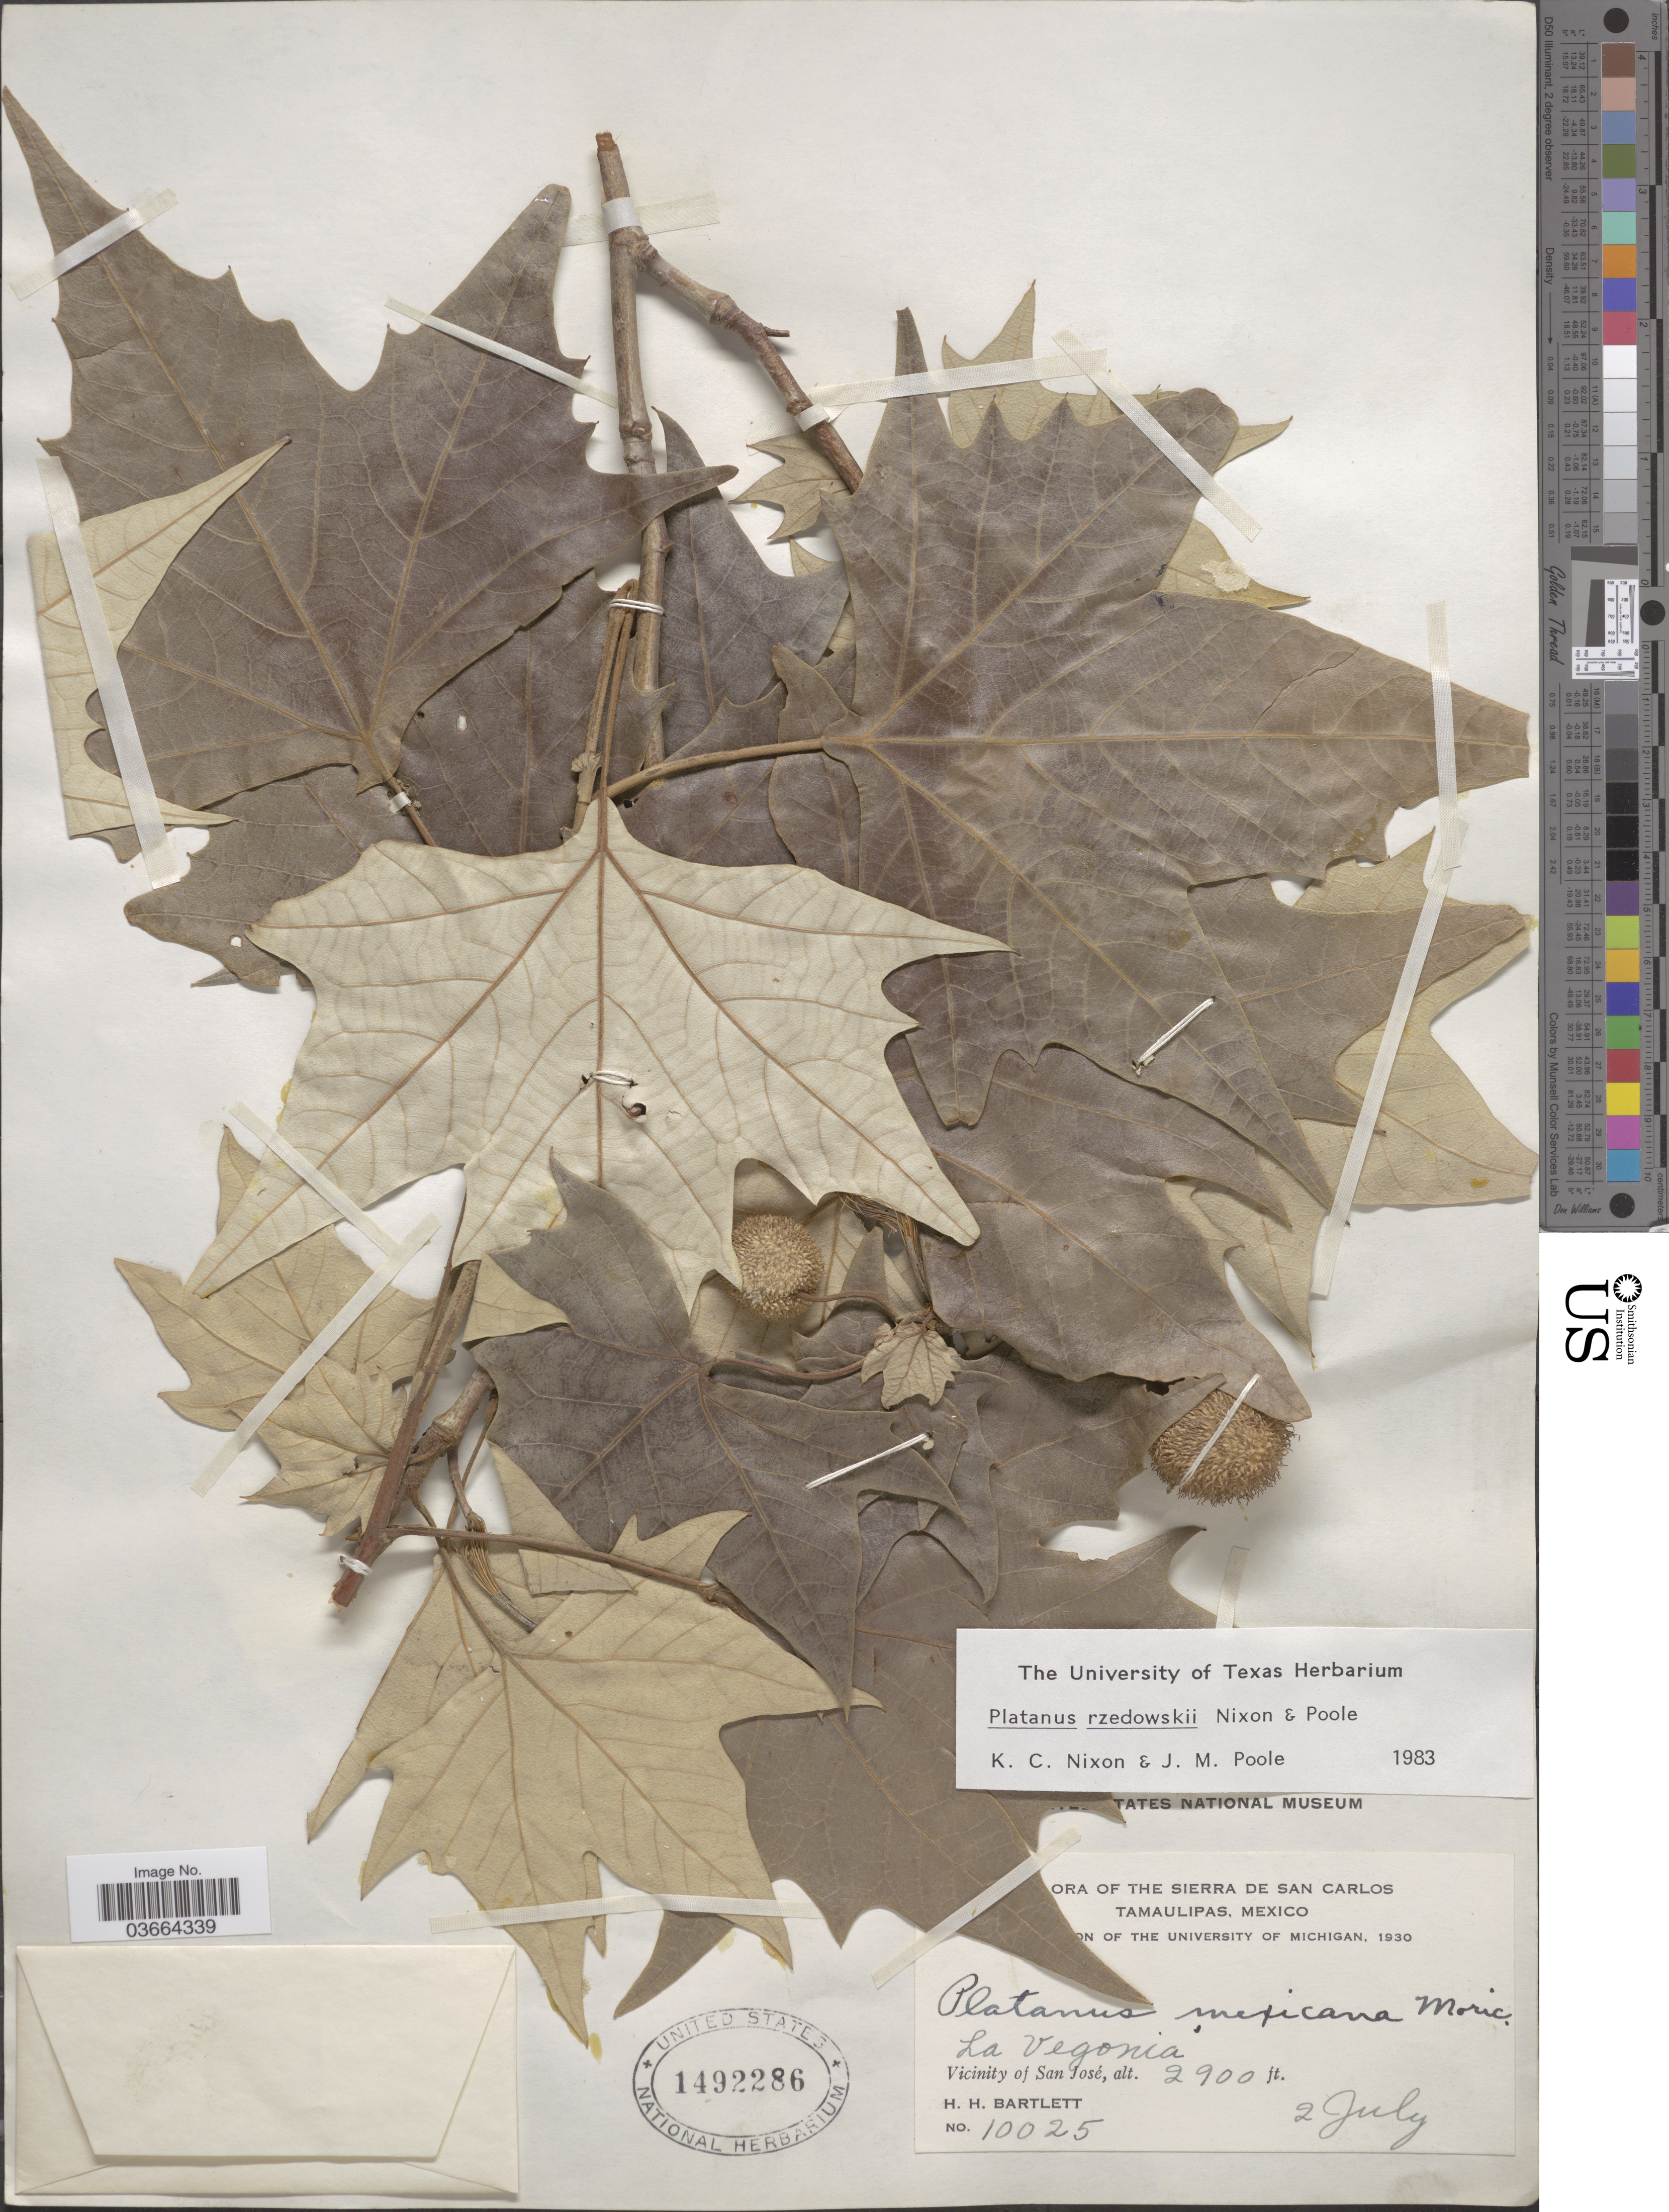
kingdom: Plantae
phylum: Tracheophyta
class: Magnoliopsida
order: Proteales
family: Platanaceae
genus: Platanus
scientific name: Platanus rzedowskii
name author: Nixon & J.M. Poole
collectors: H. H. Bartlett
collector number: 10025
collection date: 1930-07-02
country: Mexico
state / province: Tamaulipas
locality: The Sierra de San Carlos. La Vegonia. Vicinity of San José.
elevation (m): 884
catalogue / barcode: US 1492286